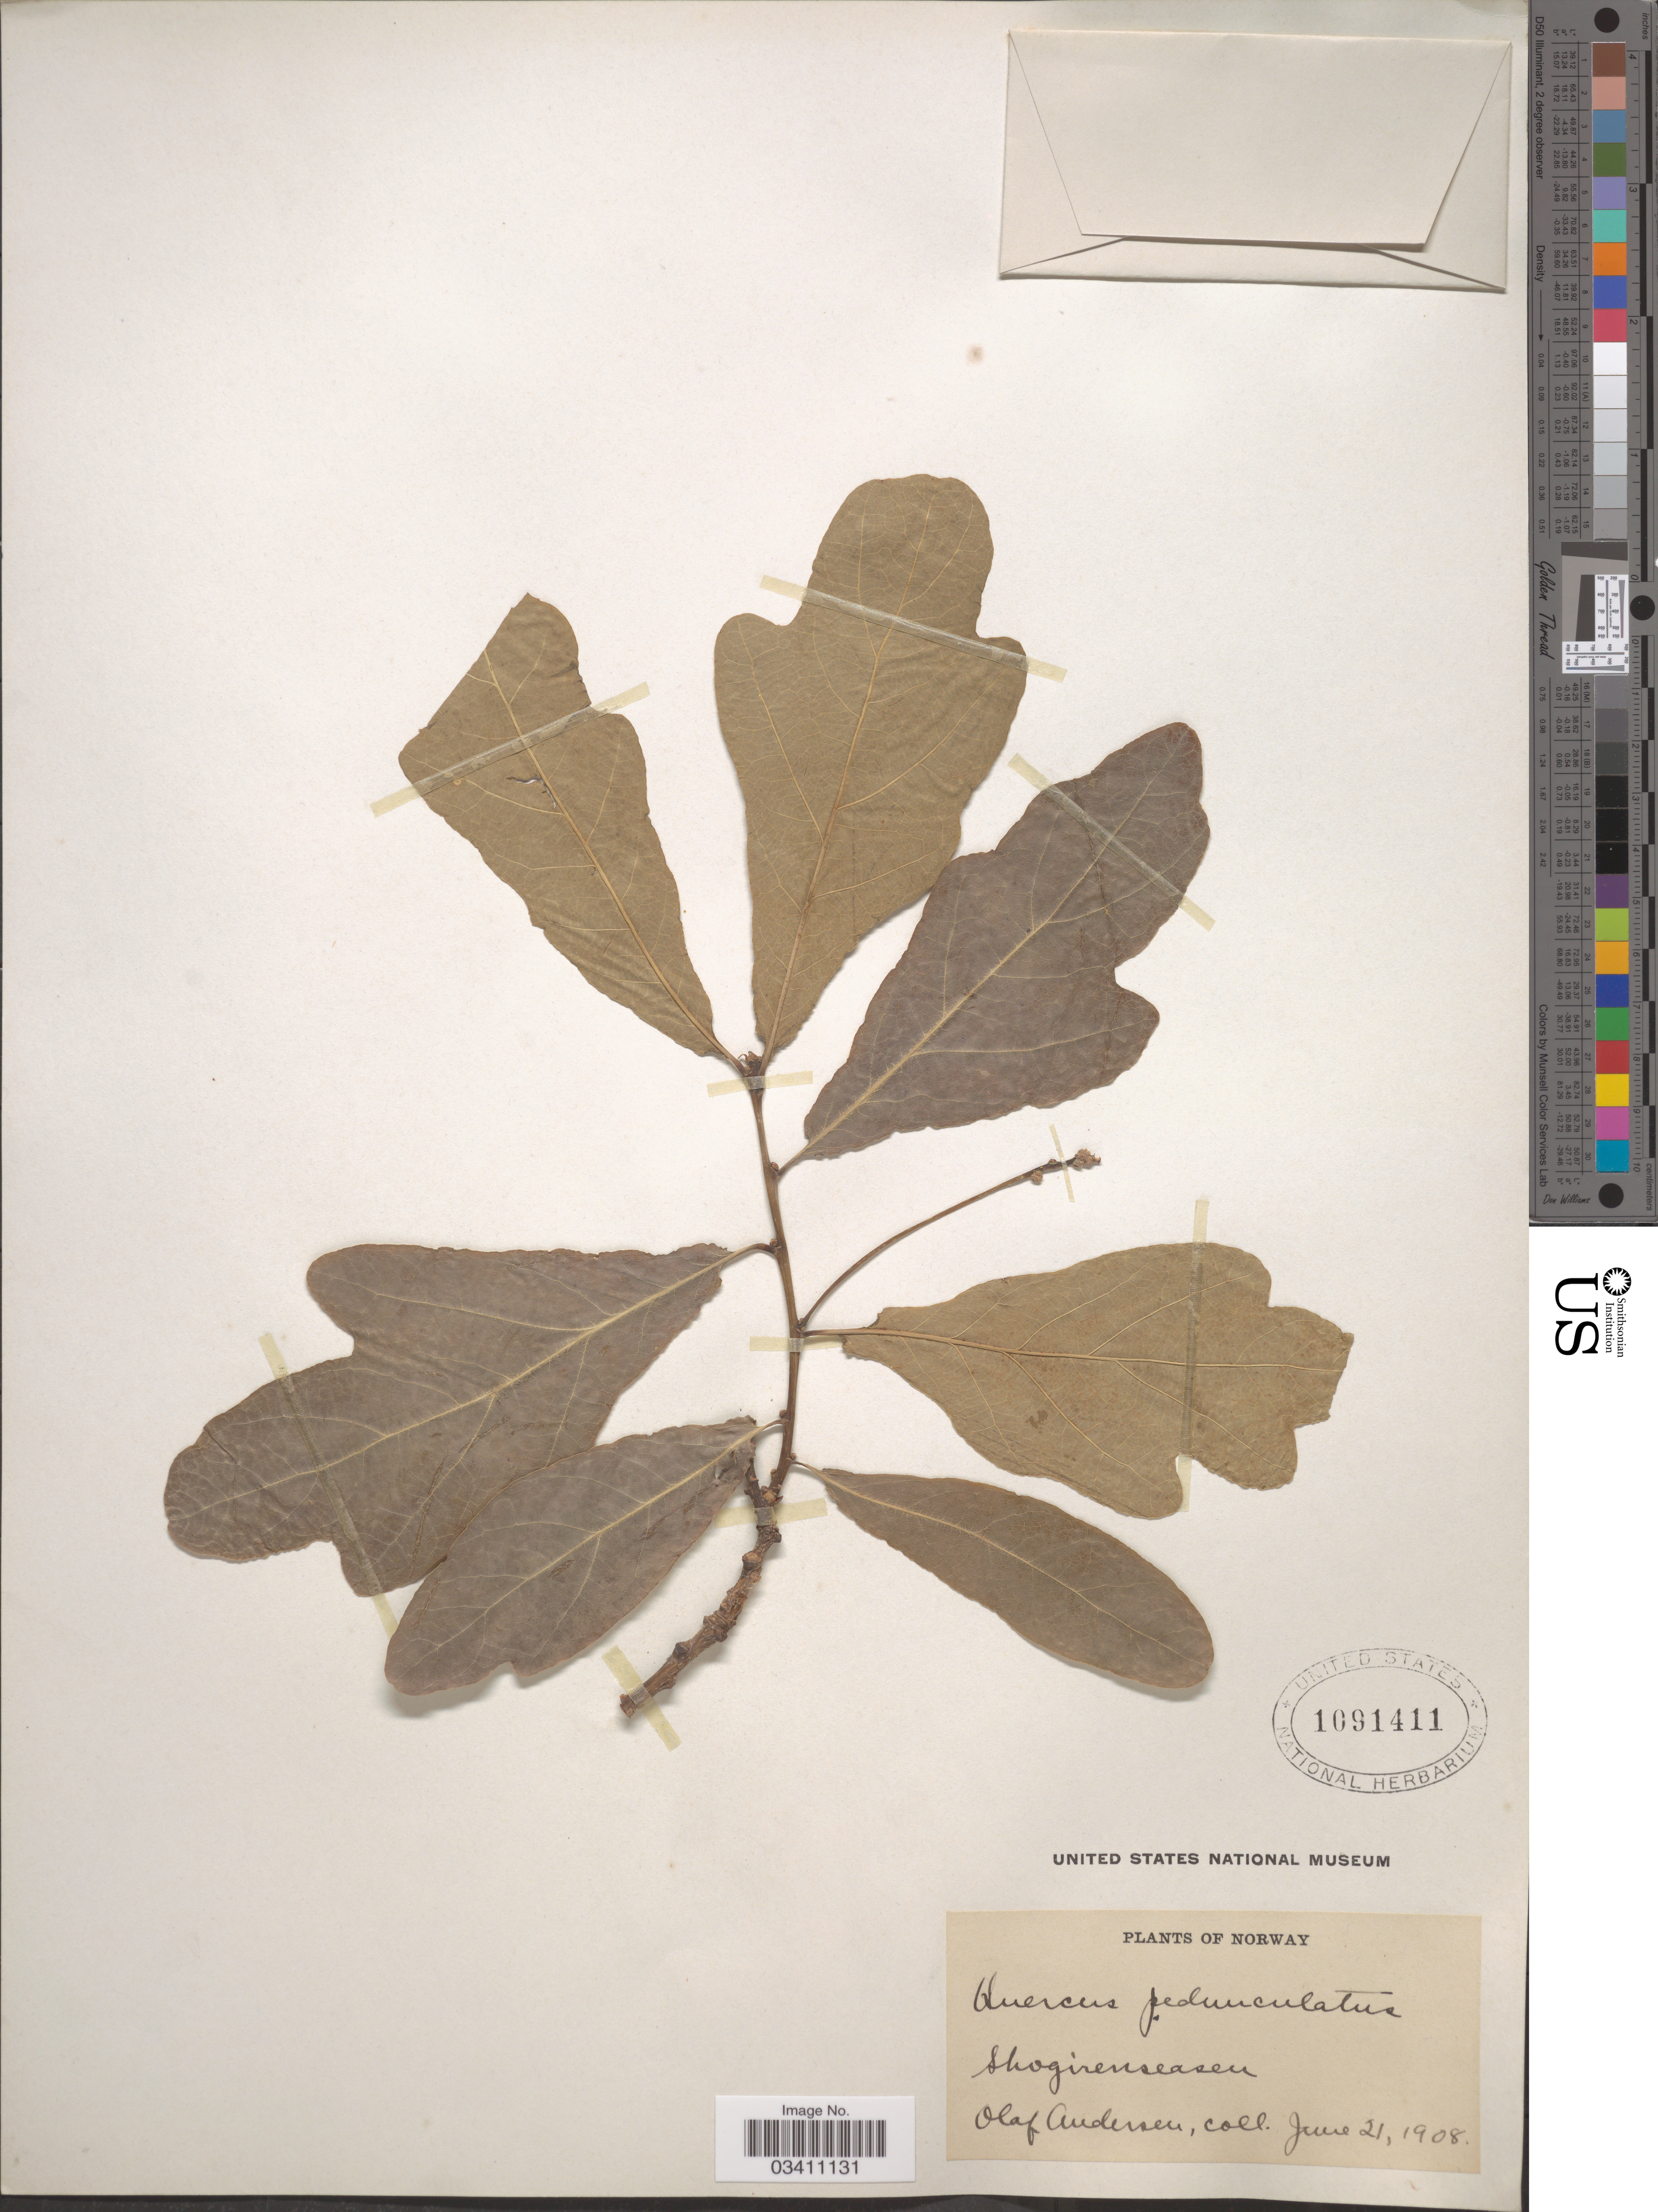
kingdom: Plantae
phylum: Tracheophyta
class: Magnoliopsida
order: Fagales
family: Fagaceae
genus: Quercus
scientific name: Quercus robur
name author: L.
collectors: O. Andersen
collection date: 1908-06-21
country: Norway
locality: Shogirenseasen.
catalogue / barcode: US 1091411